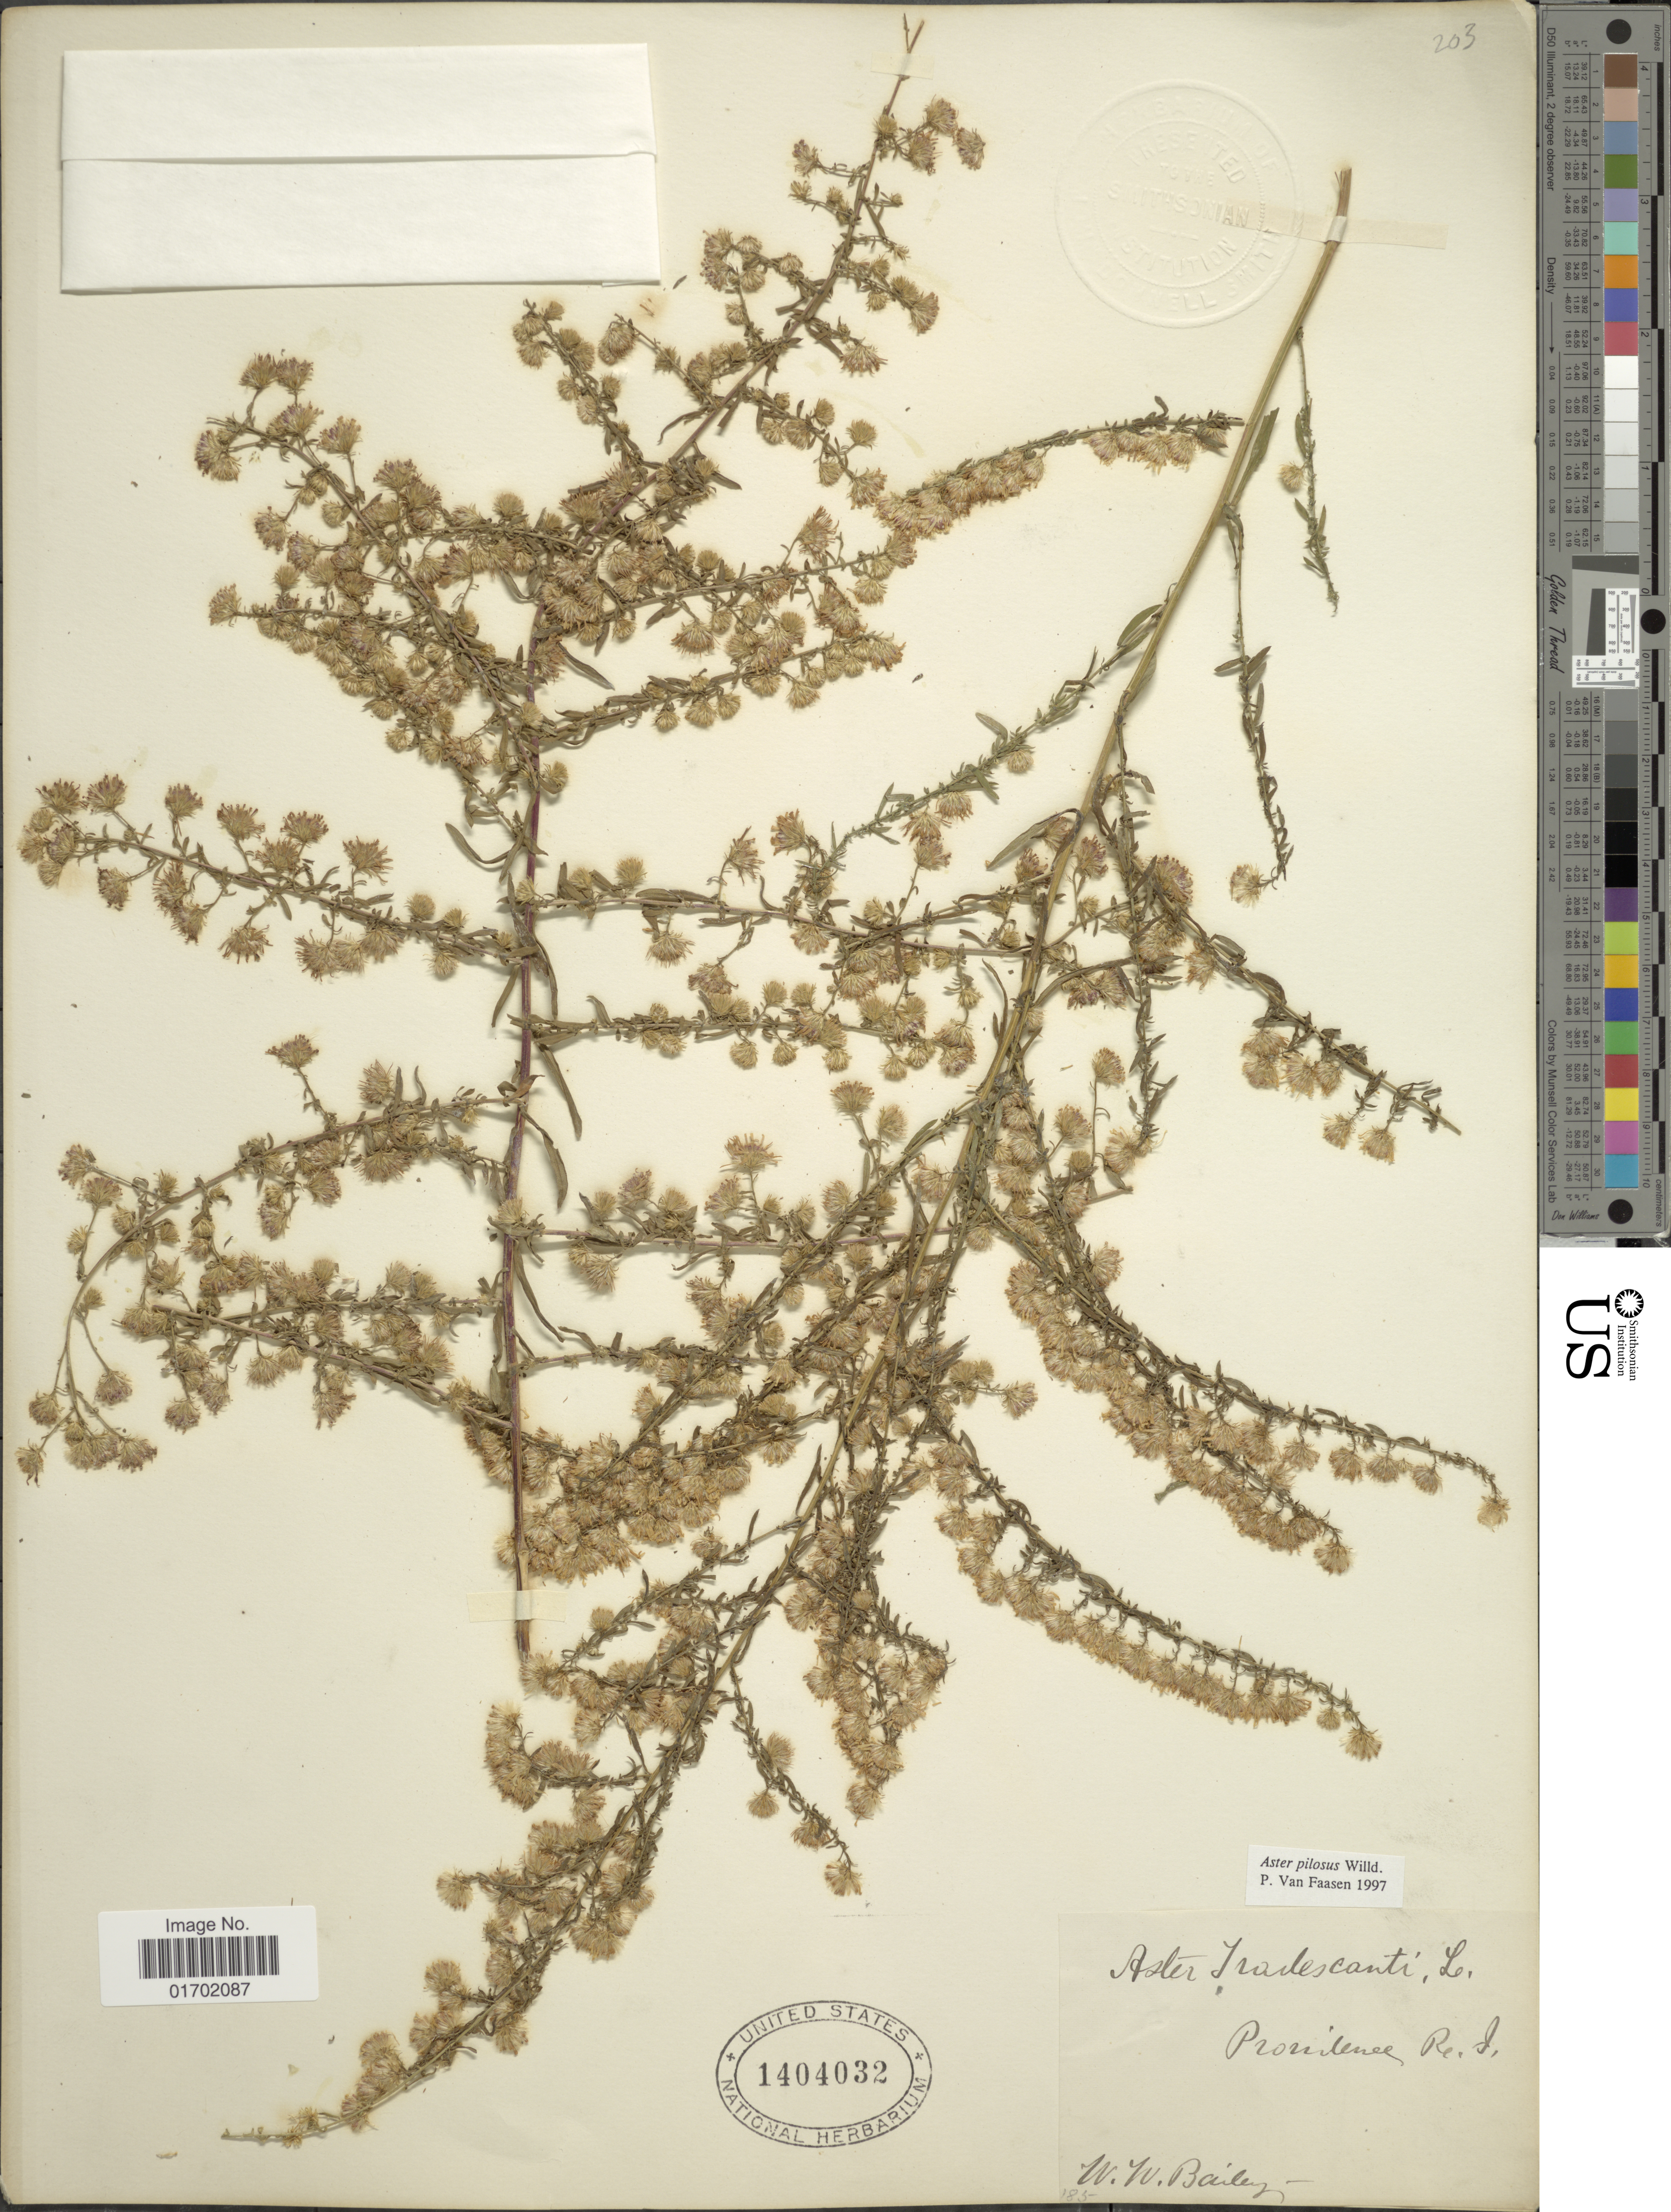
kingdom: Plantae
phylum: Tracheophyta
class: Magnoliopsida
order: Asterales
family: Asteraceae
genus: Symphyotrichum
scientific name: Symphyotrichum pilosum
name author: (Willd.) G.L. Nesom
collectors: W. W. Bailey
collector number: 185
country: United States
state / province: Rhode Island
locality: Providence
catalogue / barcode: US 1404032